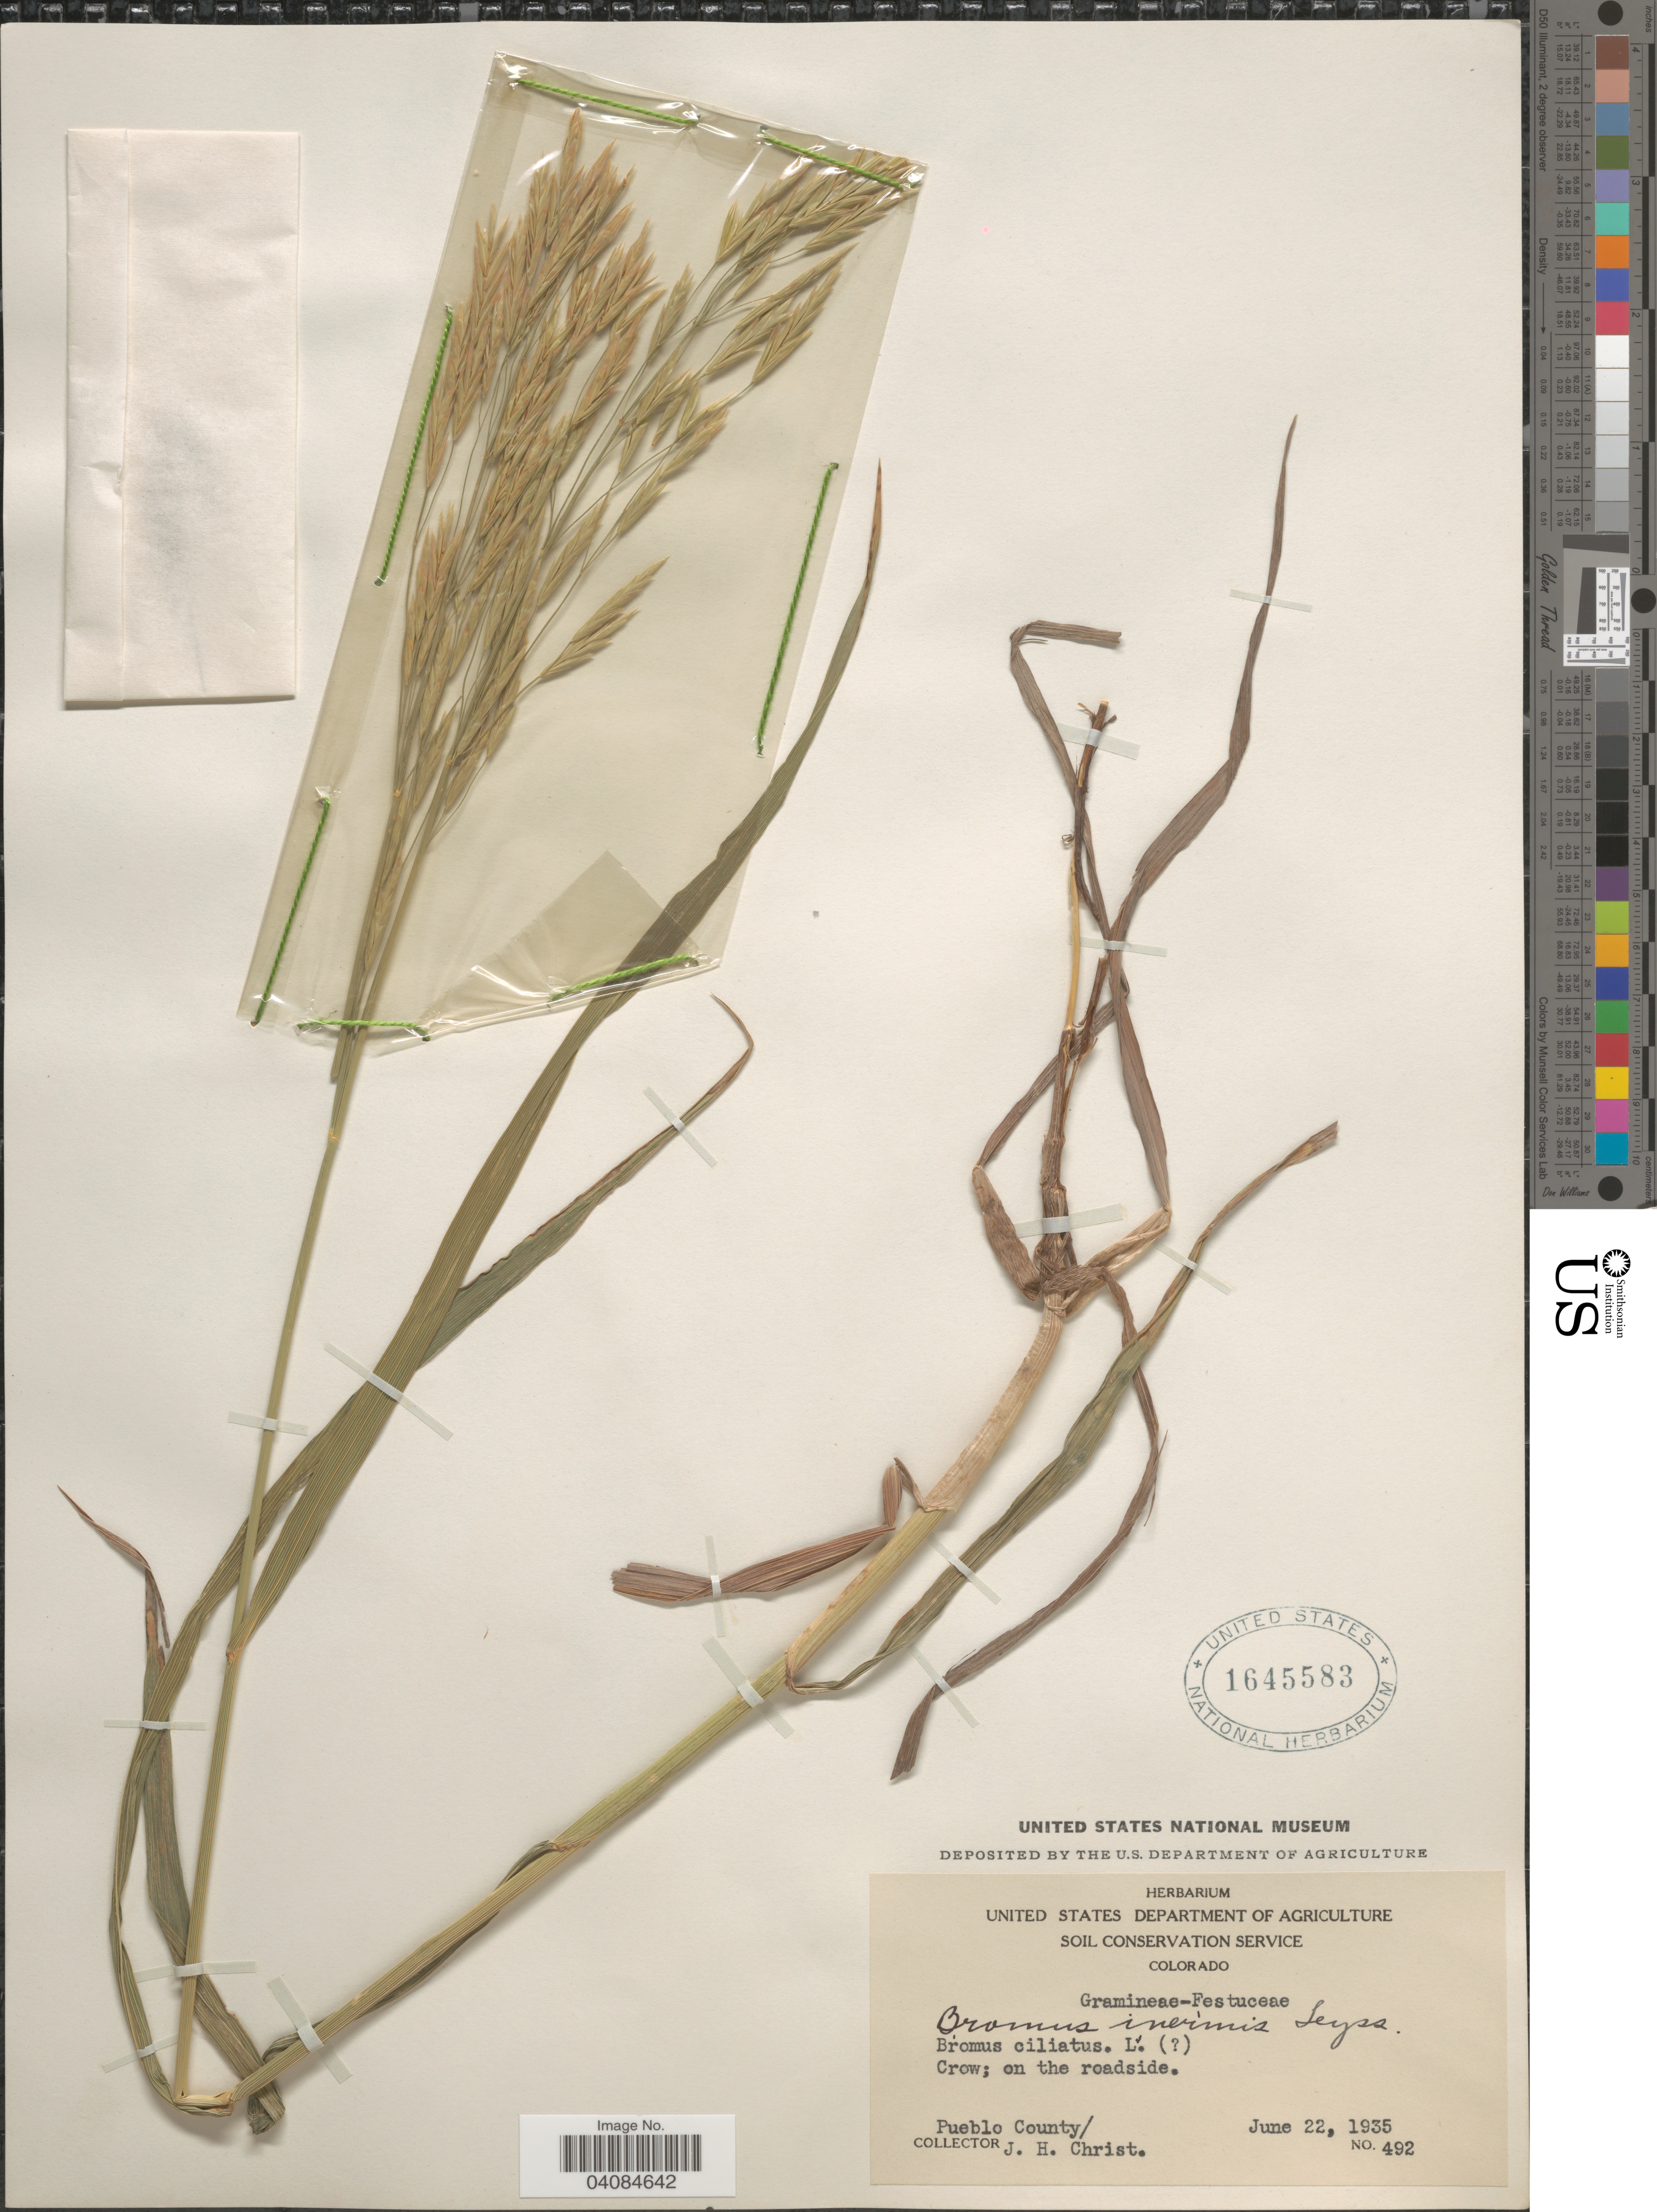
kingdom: Plantae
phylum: Tracheophyta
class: Liliopsida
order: Poales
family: Poaceae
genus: Bromus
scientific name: Bromus pumpellianus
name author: Scribn.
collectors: J. H. Christ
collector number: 492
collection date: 1935-06-22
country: United States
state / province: Colorado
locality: Crow; on the roadside. Pueblo County.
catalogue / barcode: US 1645583